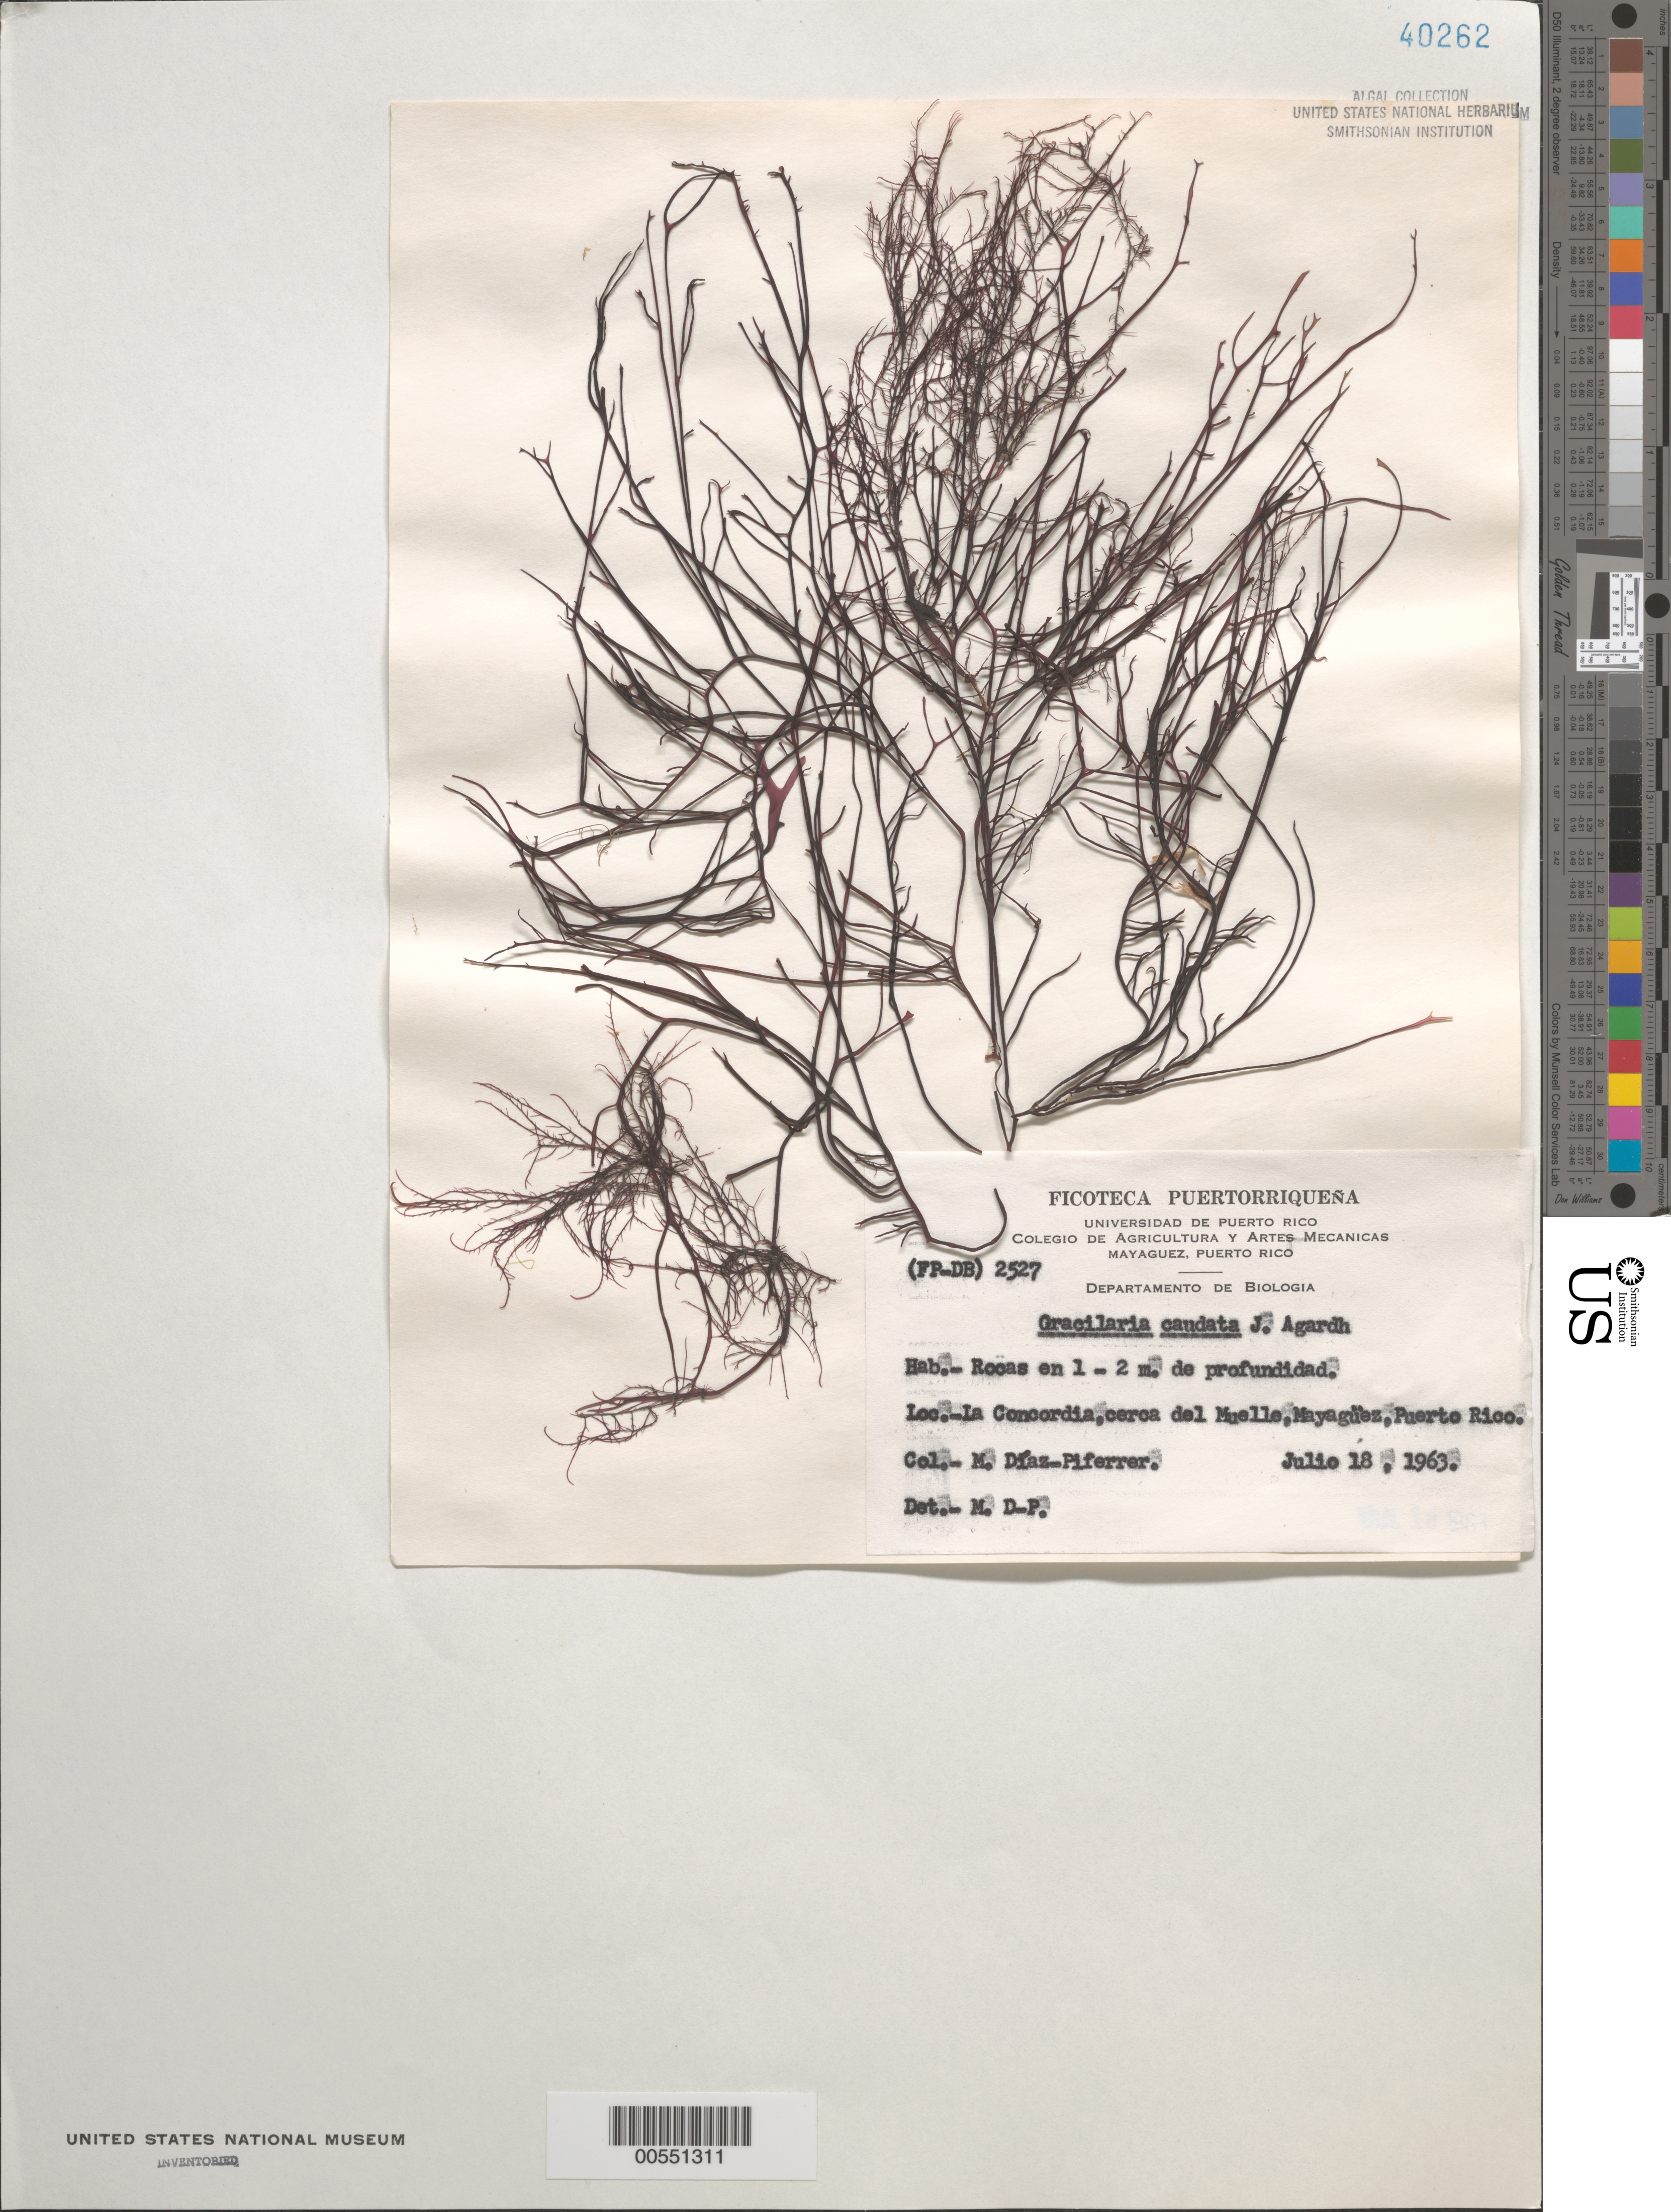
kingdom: Plantae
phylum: Rhodophyta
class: Florideophyceae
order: Gracilariales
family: Gracilariaceae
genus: Gracilaria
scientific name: Gracilaria caudata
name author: J. Agardh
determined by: Diaz-Piferrer, M.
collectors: M. Diaz-Piferrer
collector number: (fd-db) 2527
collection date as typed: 18 Jul 1963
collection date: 1963-07-18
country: Puerto Rico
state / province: Mayaguez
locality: La concordia, near muelle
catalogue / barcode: US 40262